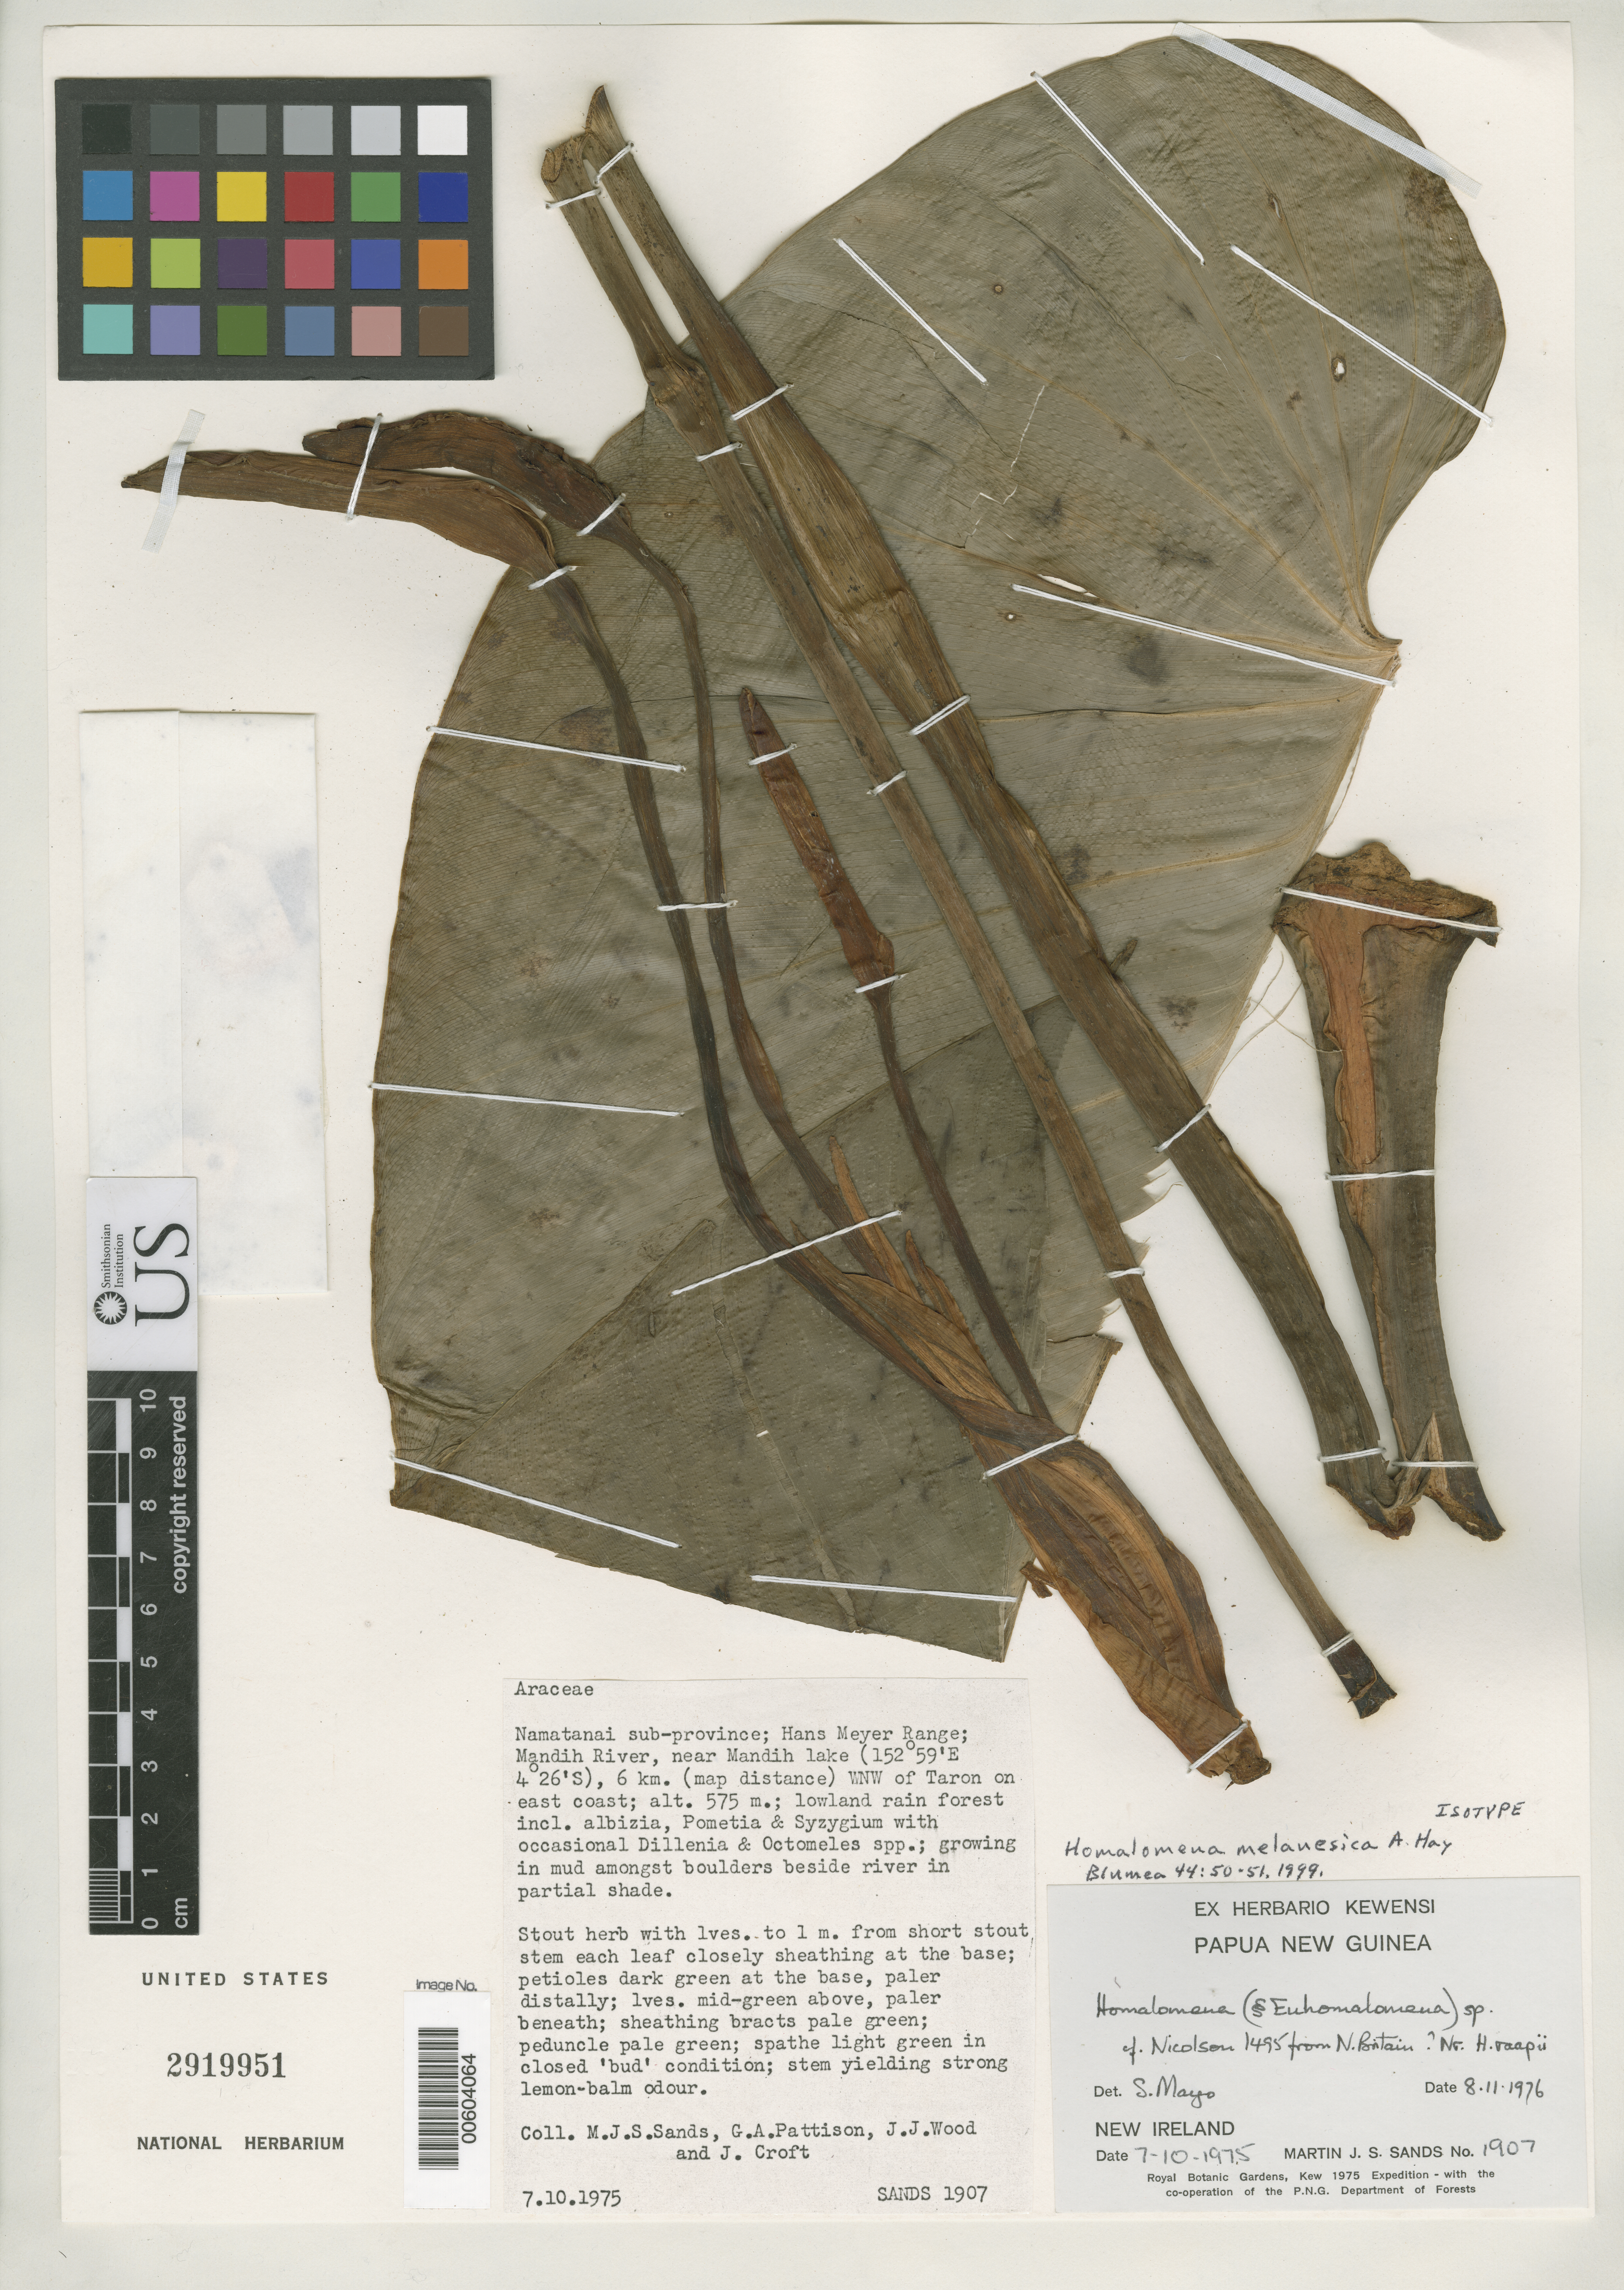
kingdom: Plantae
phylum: Tracheophyta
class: Liliopsida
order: Alismatales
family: Araceae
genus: Homalomena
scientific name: Homalomena melanesica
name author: A. Hay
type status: Isotype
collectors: M. Sands, G. Pattison, J. Wood & J. Croft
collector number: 1907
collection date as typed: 07 Oct 1975 or 10 Jul 1975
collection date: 1975-07-10 or 1975-10-07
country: Papua New Guinea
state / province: New Ireland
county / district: Namatanai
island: New Ireland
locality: Namatanai Subprov., Hans Meyer Range, Mandih River, near Mandih Lake, 6 km WNW of Taron on E coast.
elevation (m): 575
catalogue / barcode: US 2919951